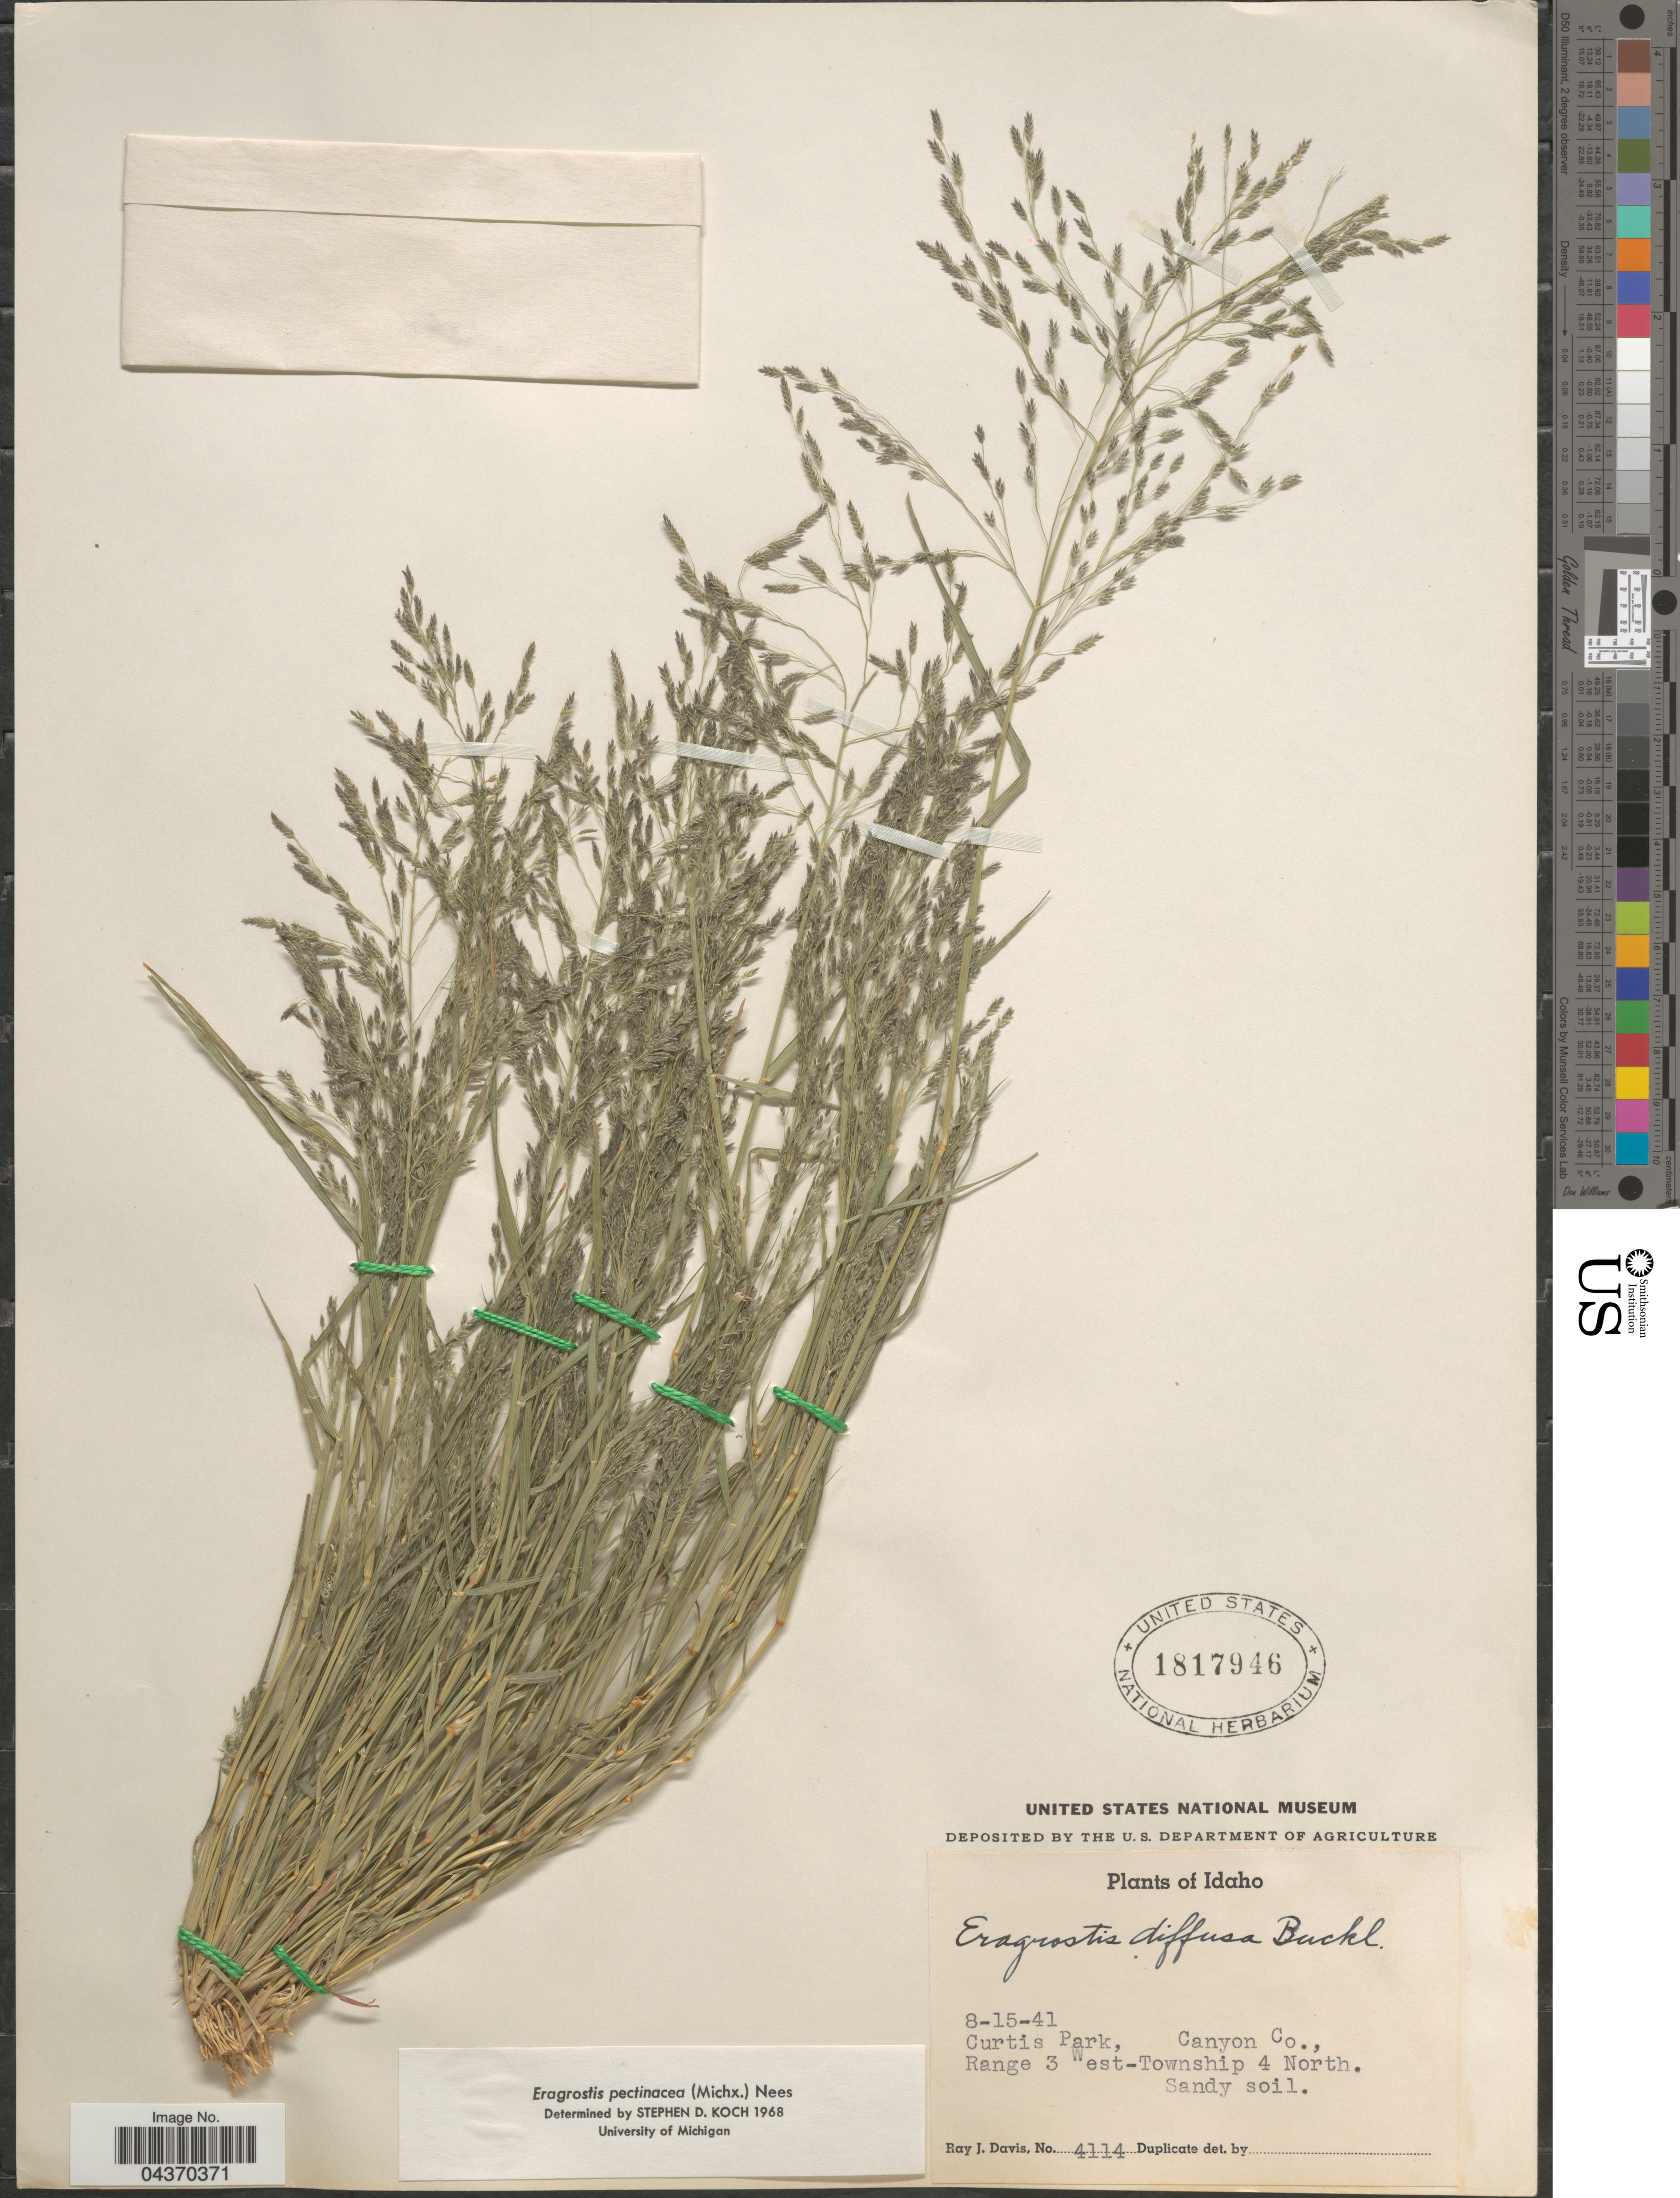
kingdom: Plantae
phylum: Tracheophyta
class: Liliopsida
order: Poales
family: Poaceae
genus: Eragrostis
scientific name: Eragrostis pectinacea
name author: (Michx.) Nees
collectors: R. Davis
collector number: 4114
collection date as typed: Transcribed d/m/y: 15/8/41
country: United States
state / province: Idaho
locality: Curtis Park, Canyon Co., Range 3 West-Township 4 North.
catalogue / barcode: US 1817946